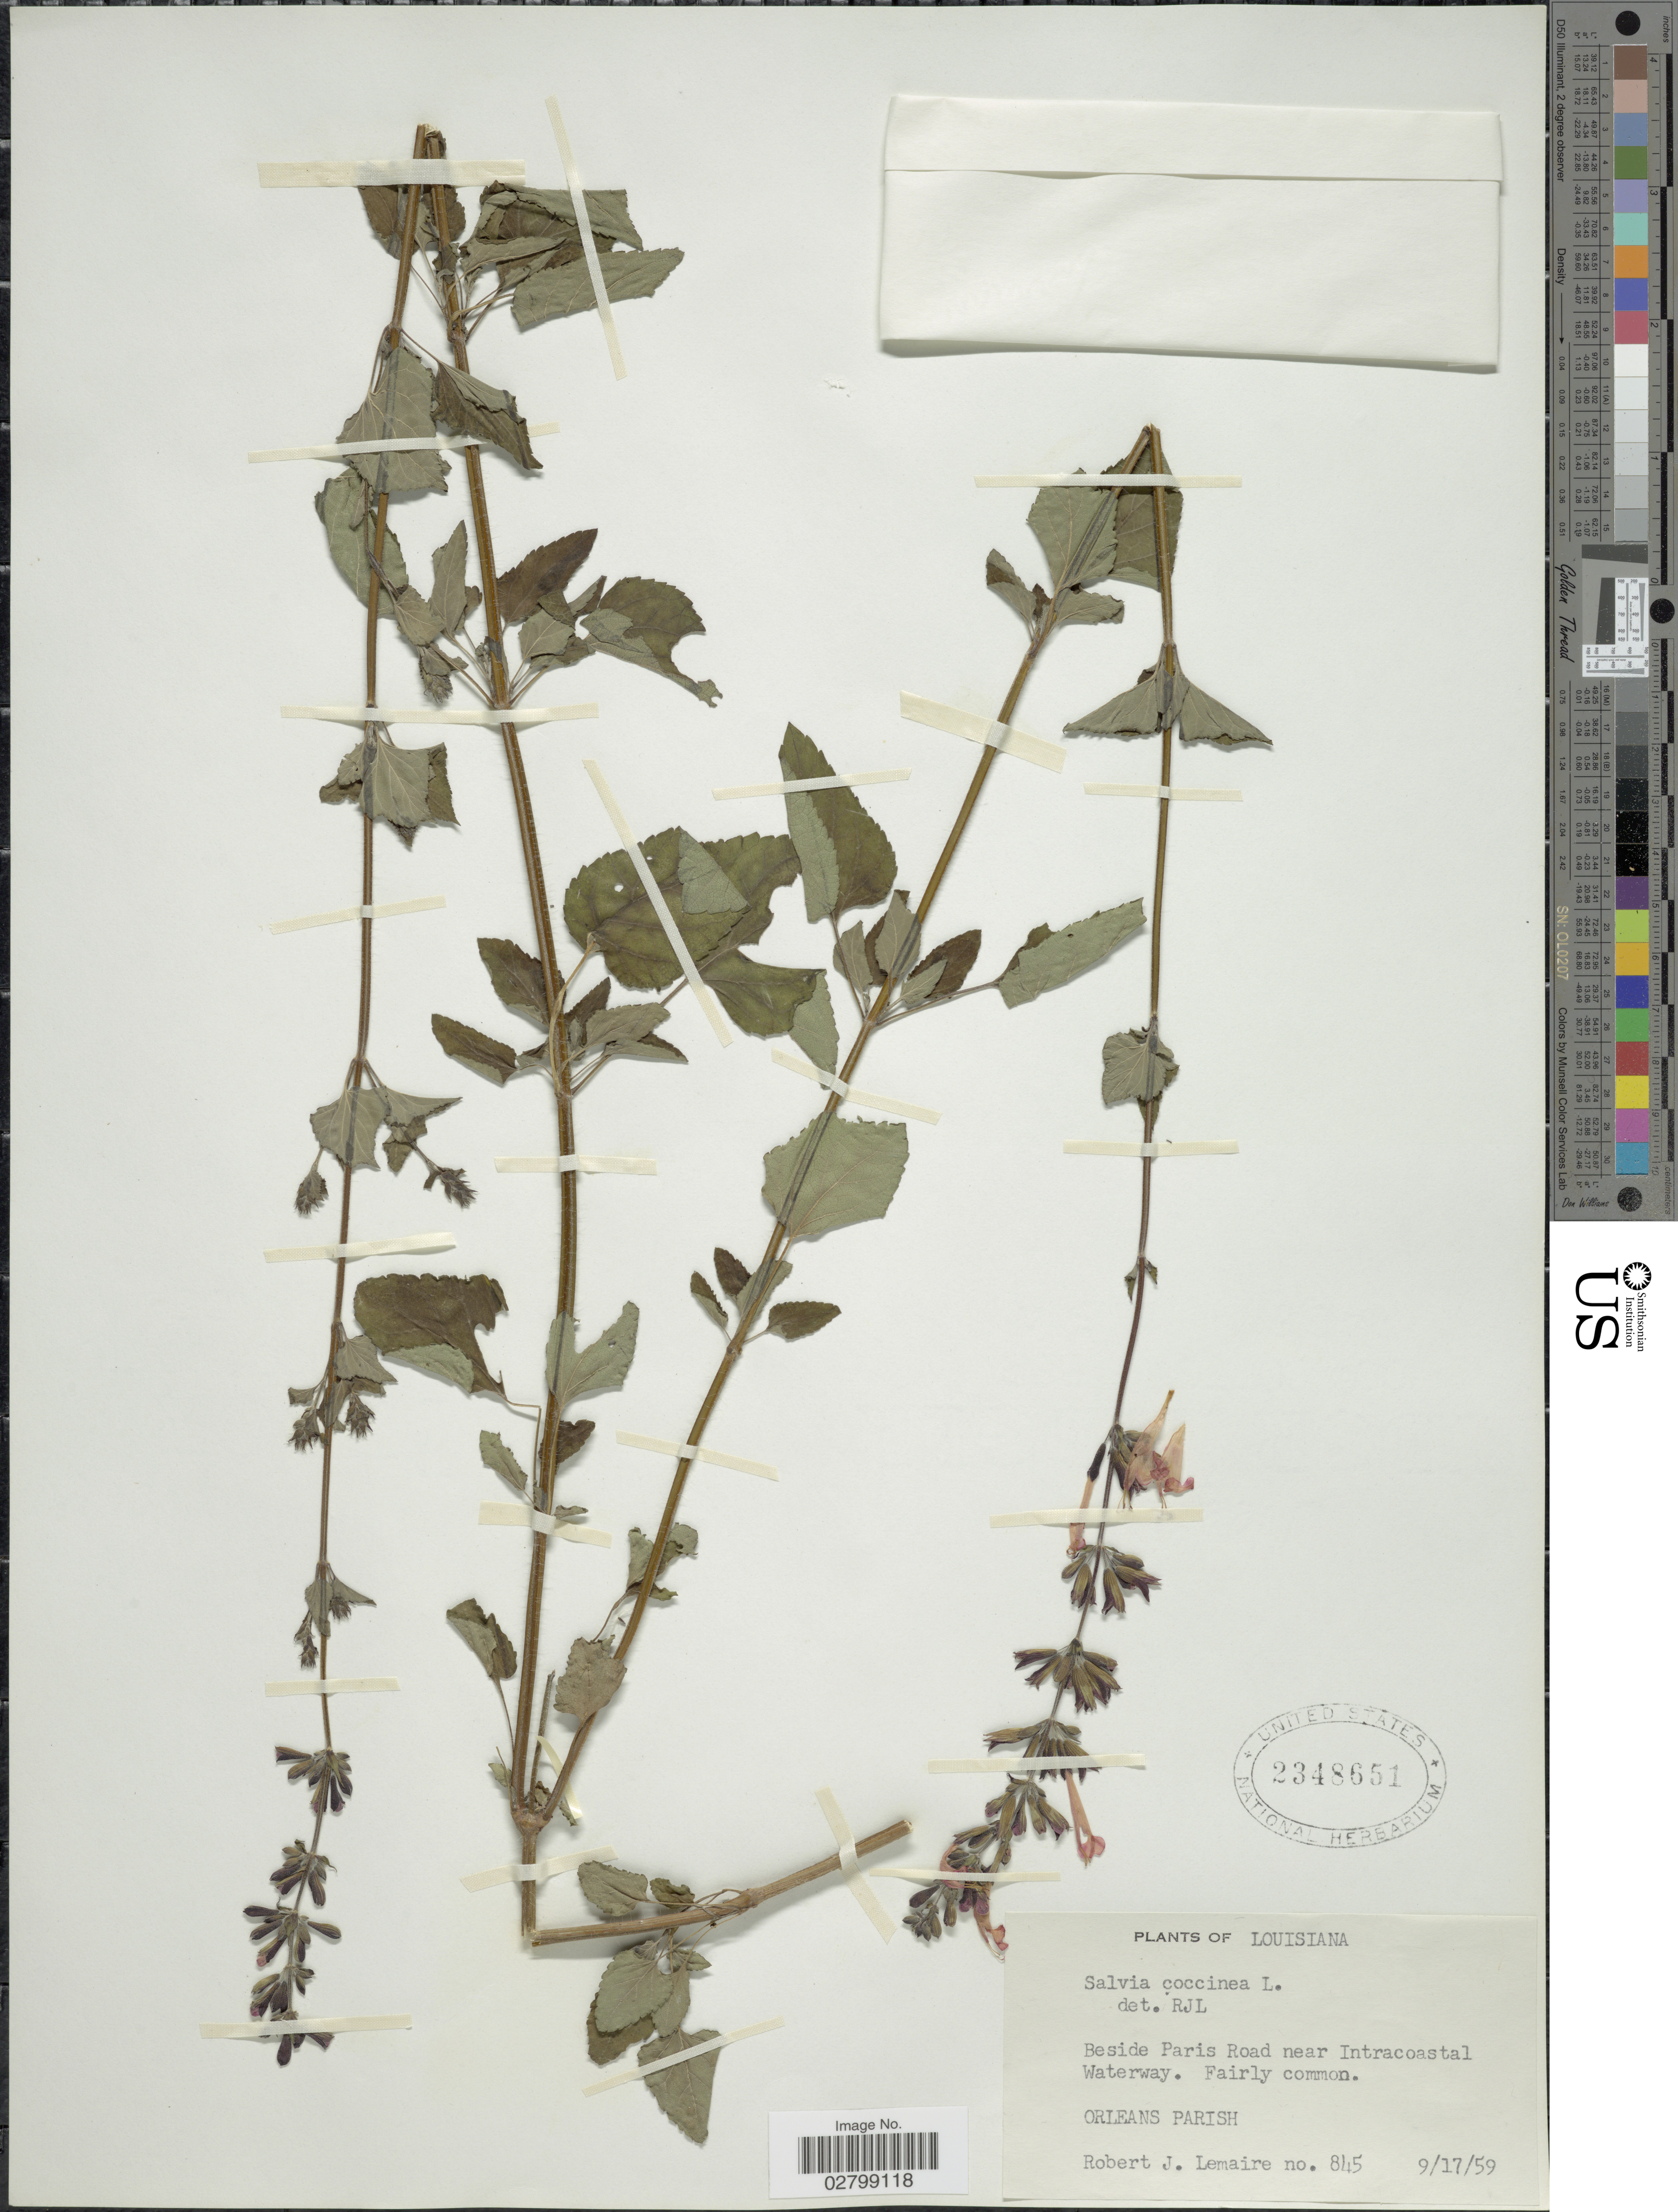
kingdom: Plantae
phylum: Tracheophyta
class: Magnoliopsida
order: Lamiales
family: Lamiaceae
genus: Salvia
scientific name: Salvia coccinea 'Naples Lavender'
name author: L. f. ex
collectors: R. J. Lemaire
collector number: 845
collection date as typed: Transcribed d/m/y: 17/9/59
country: United States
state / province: Louisiana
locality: Beside Paris Road Intracoastal Waterway. Orleans Parish.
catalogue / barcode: US 2348651